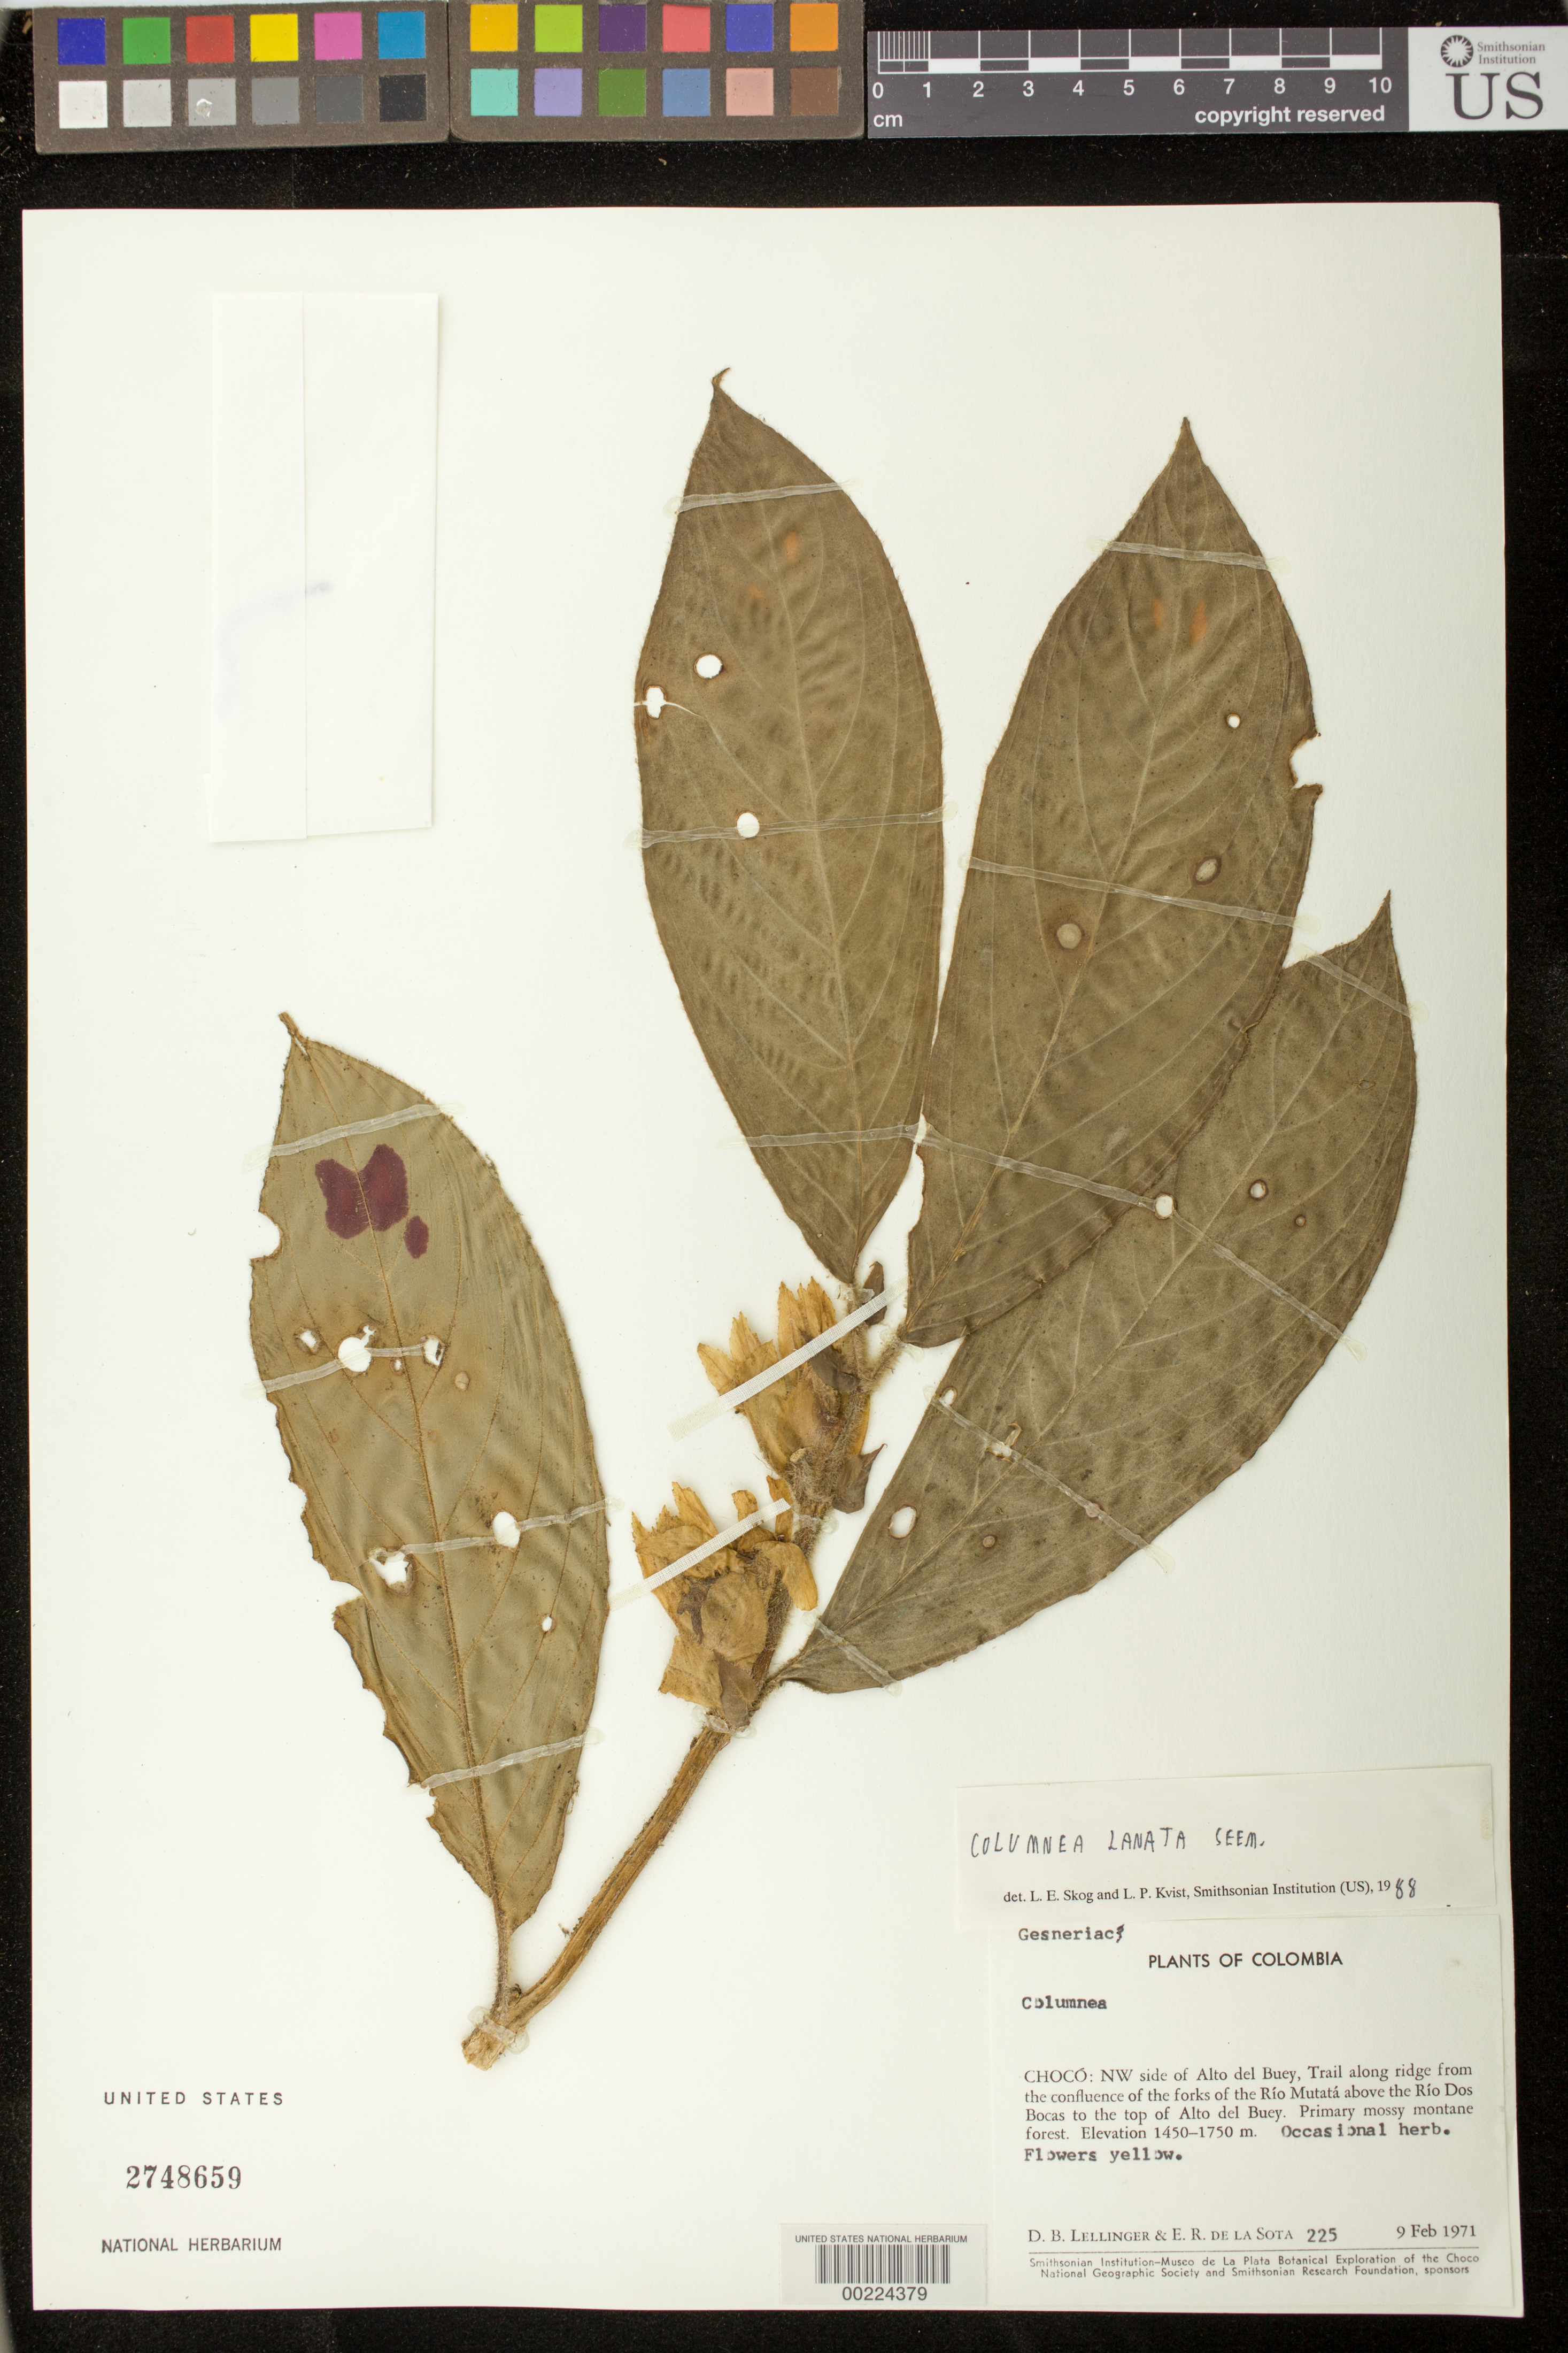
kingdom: Plantae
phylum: Tracheophyta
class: Magnoliopsida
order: Lamiales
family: Gesneriaceae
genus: Columnea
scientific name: Columnea lanata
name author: (Seem.) Kuntze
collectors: D. B. Lellinger & E. R. de la Sota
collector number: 225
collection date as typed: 09 Feb 1971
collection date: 1971-02-09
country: Colombia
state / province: Chocó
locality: NW side of Alto del Buey, trail along ridge from confluence of forks of Rio Mutata above Rio dos Bocas totop of Alto del Buey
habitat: Primary mossy montane forest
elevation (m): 1450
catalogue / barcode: US 2748659